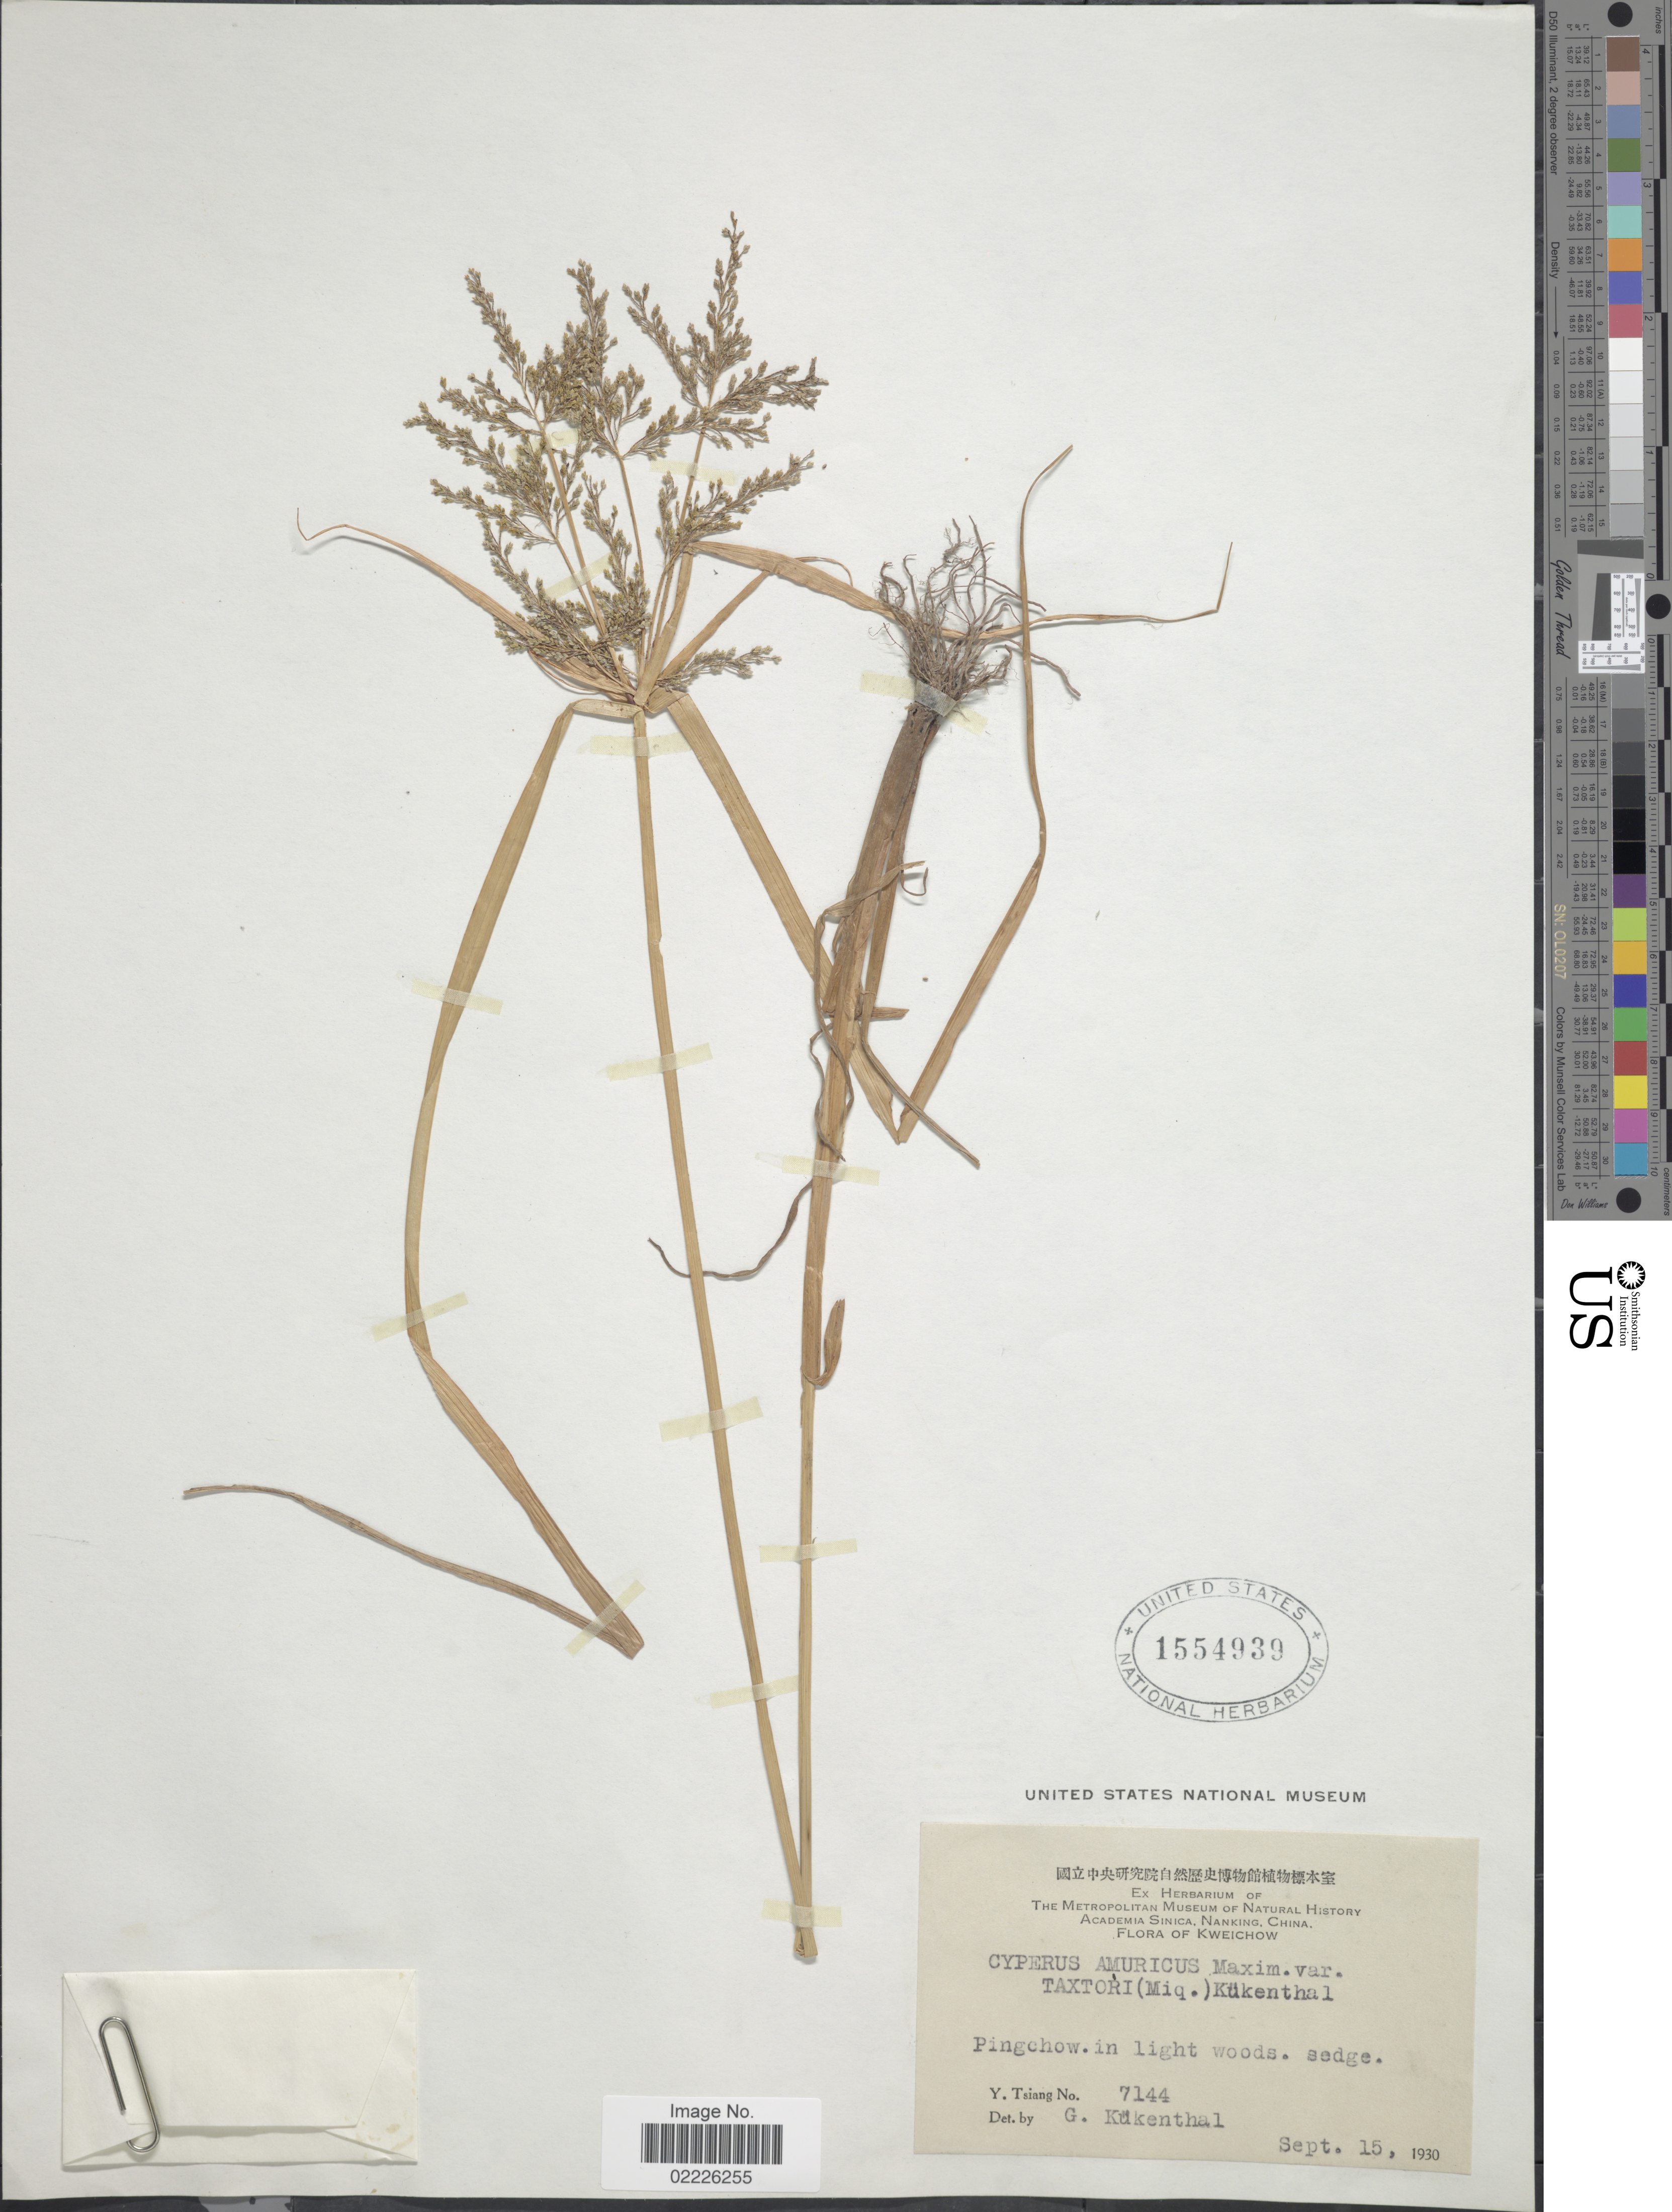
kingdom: Plantae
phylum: Tracheophyta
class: Liliopsida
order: Poales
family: Cyperaceae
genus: Cyperus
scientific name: Cyperus iria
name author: L.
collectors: Y. Tsiang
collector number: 7144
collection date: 1930-09-15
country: China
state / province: Guizhou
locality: Kweichow, Pingchow, in light woods.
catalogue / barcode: US 1554939